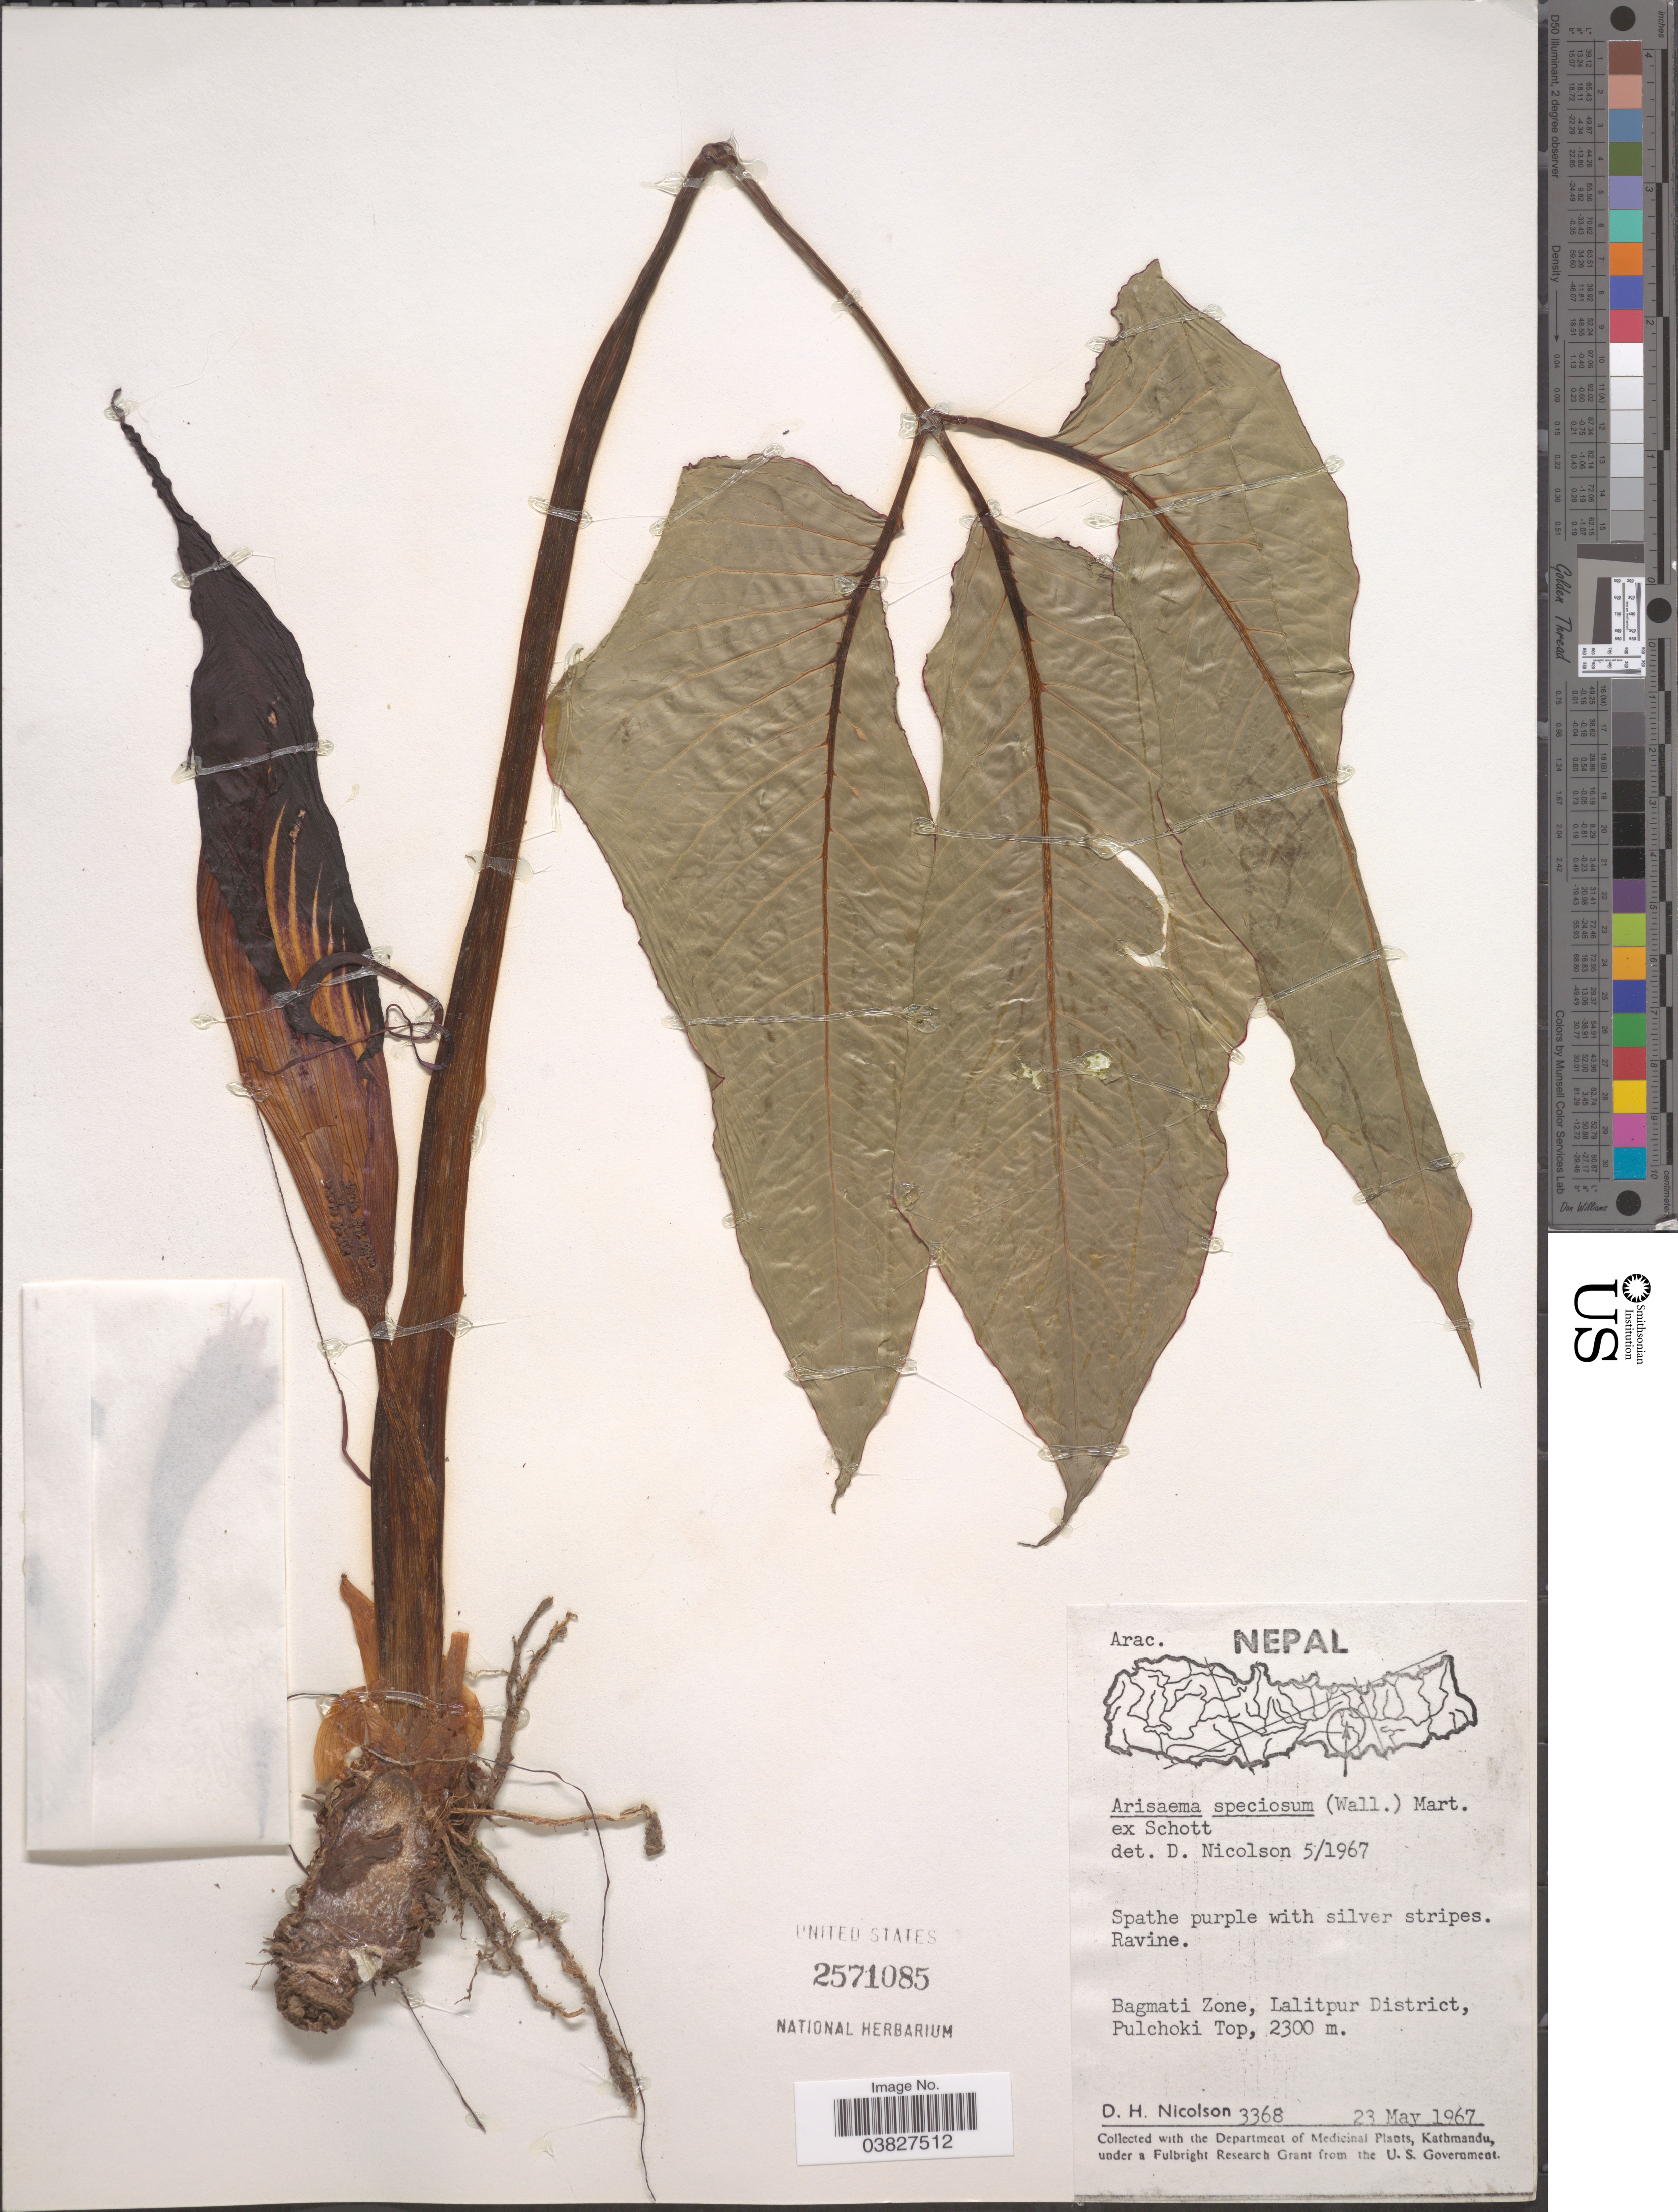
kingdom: Plantae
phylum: Tracheophyta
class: Liliopsida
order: Alismatales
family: Araceae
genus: Arisaema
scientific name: Arisaema speciosum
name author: (Wall.) Mart.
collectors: D. H. Nicolson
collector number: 3368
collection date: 1967-05-23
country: Nepal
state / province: Bagmati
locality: Bagmati Zone, Lalitpur District, Pulchoki Top.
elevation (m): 2300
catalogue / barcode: US 2571085